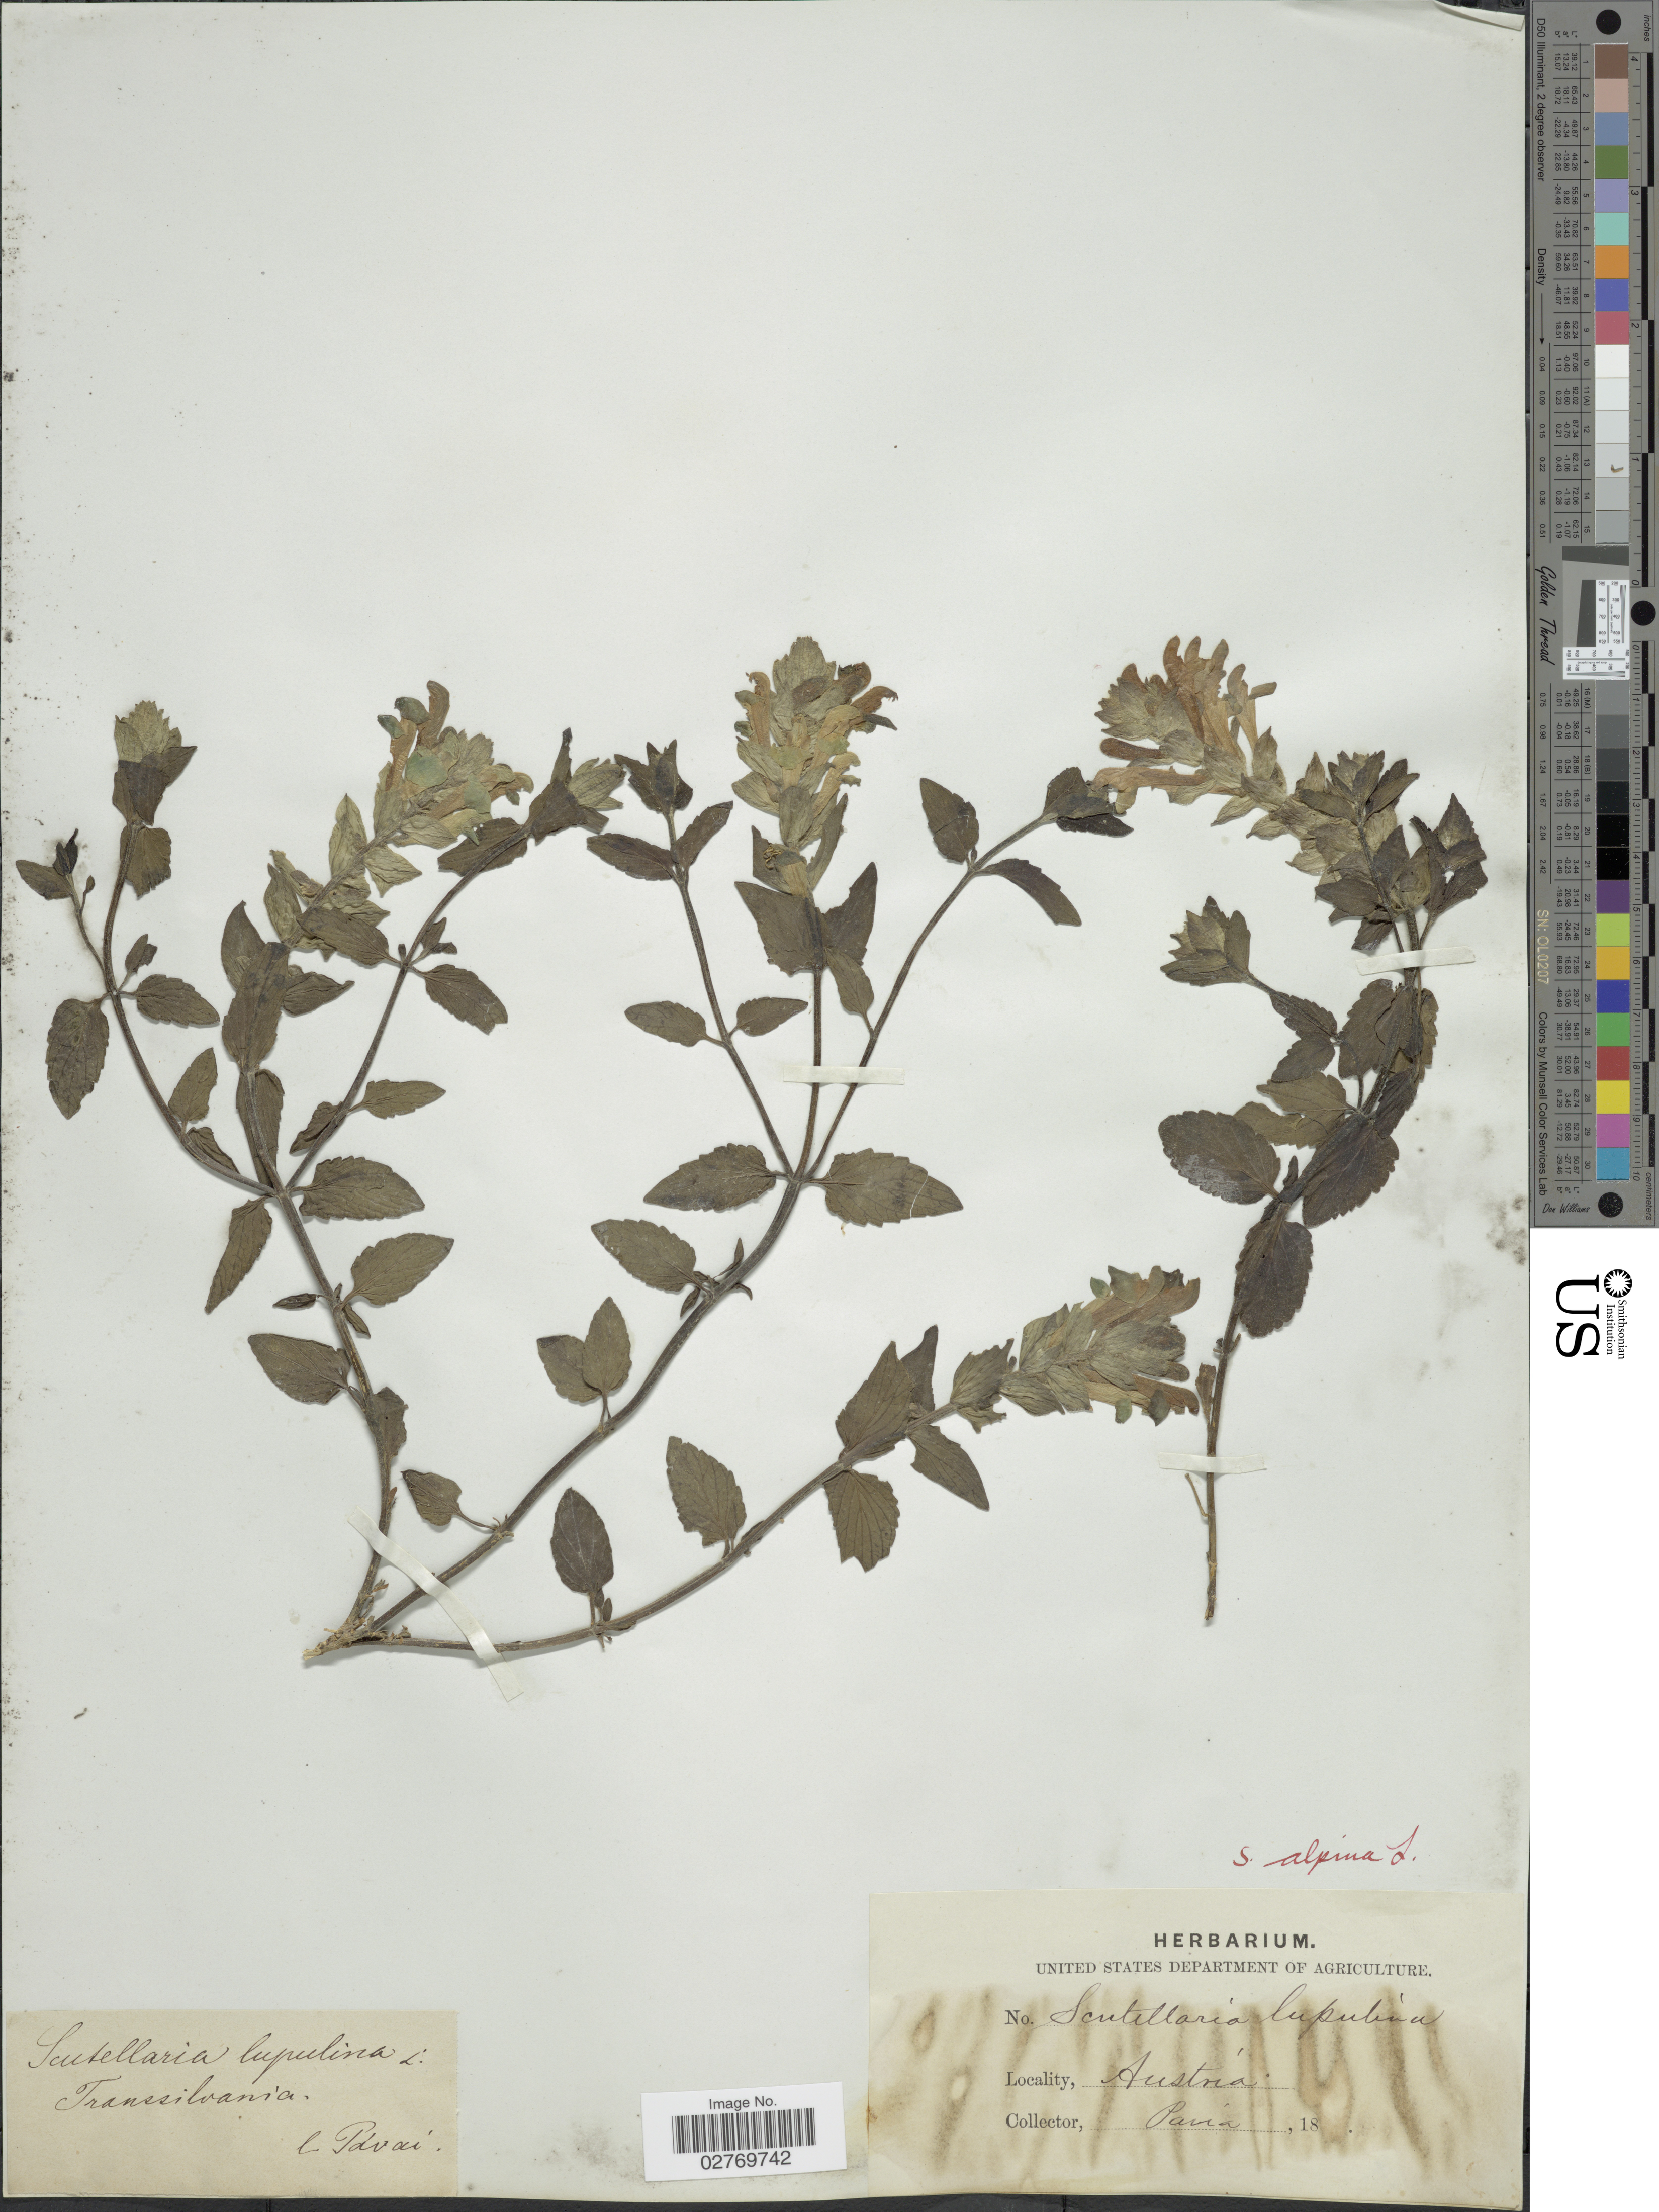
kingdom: Plantae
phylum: Tracheophyta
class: Magnoliopsida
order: Lamiales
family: Lamiaceae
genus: Scutellaria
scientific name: Scutellaria alpina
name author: L.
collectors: Pavai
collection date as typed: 18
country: Austria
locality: Transsilvania.